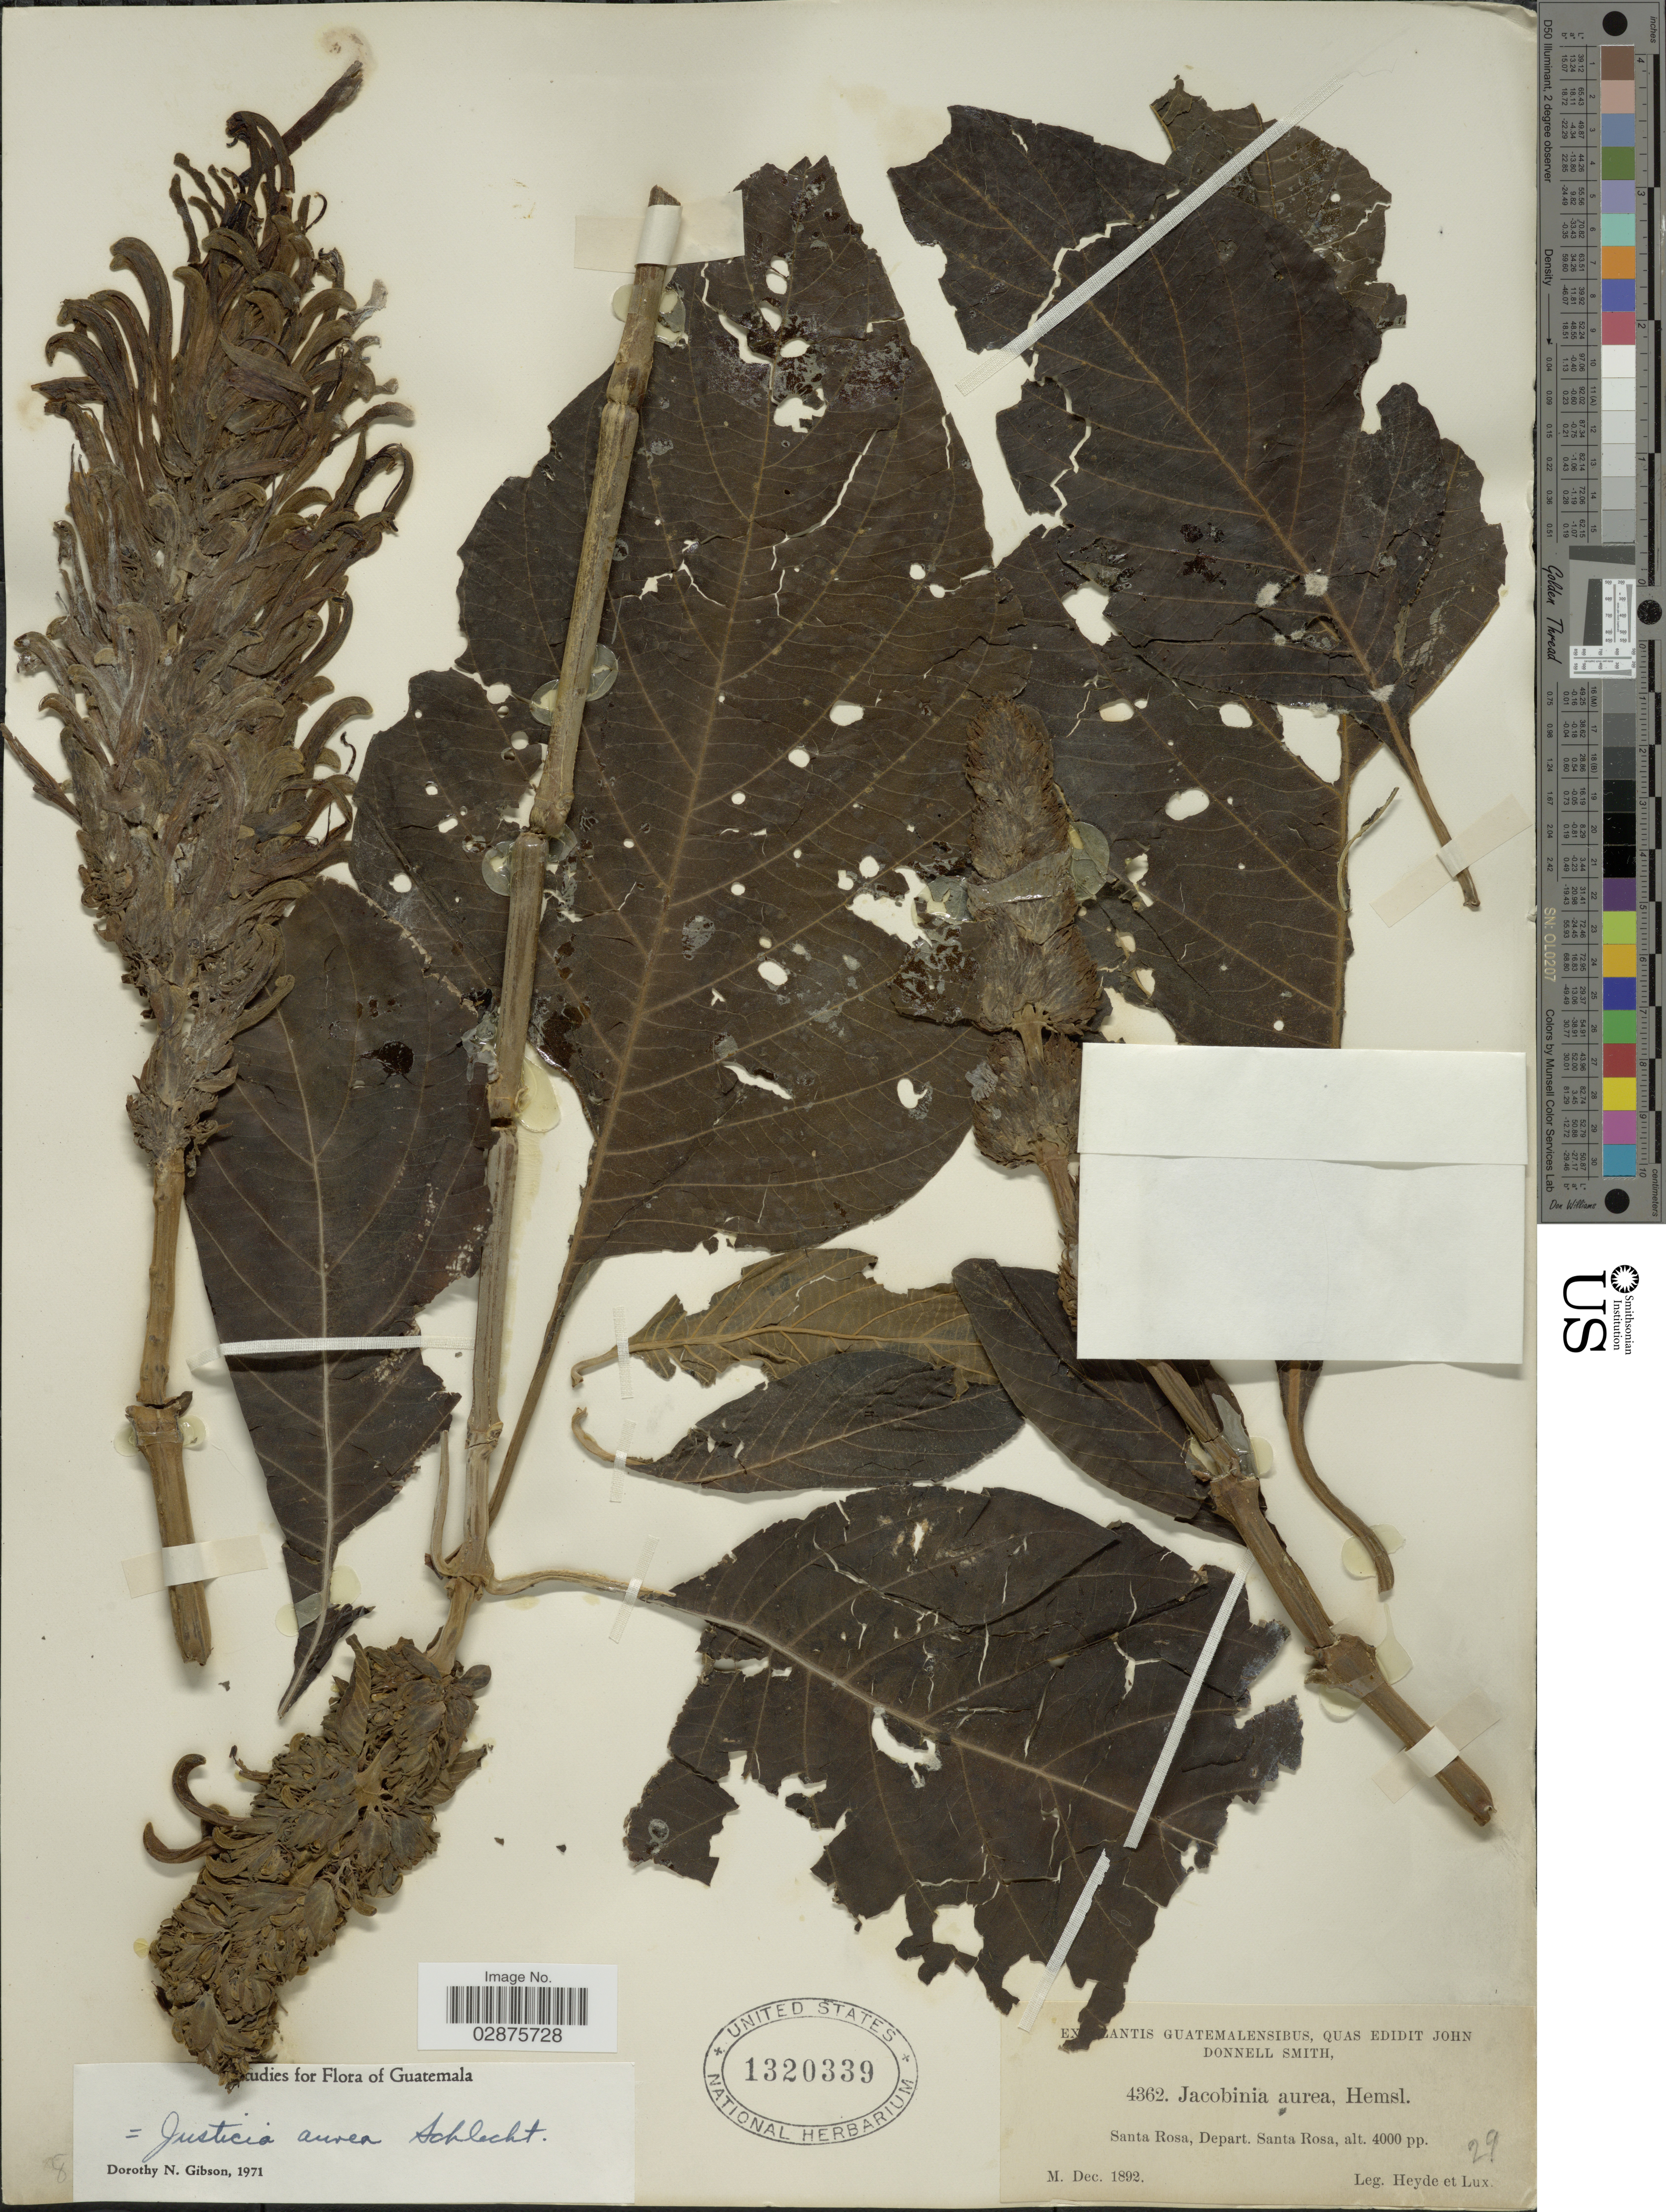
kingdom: Plantae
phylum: Tracheophyta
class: Magnoliopsida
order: Lamiales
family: Acanthaceae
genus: Justicia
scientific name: Justicia aurea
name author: Schltdl.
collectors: Heyde & Lux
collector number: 4362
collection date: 1892-12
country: Guatemala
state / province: Santa Rosa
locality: Santa Rosa, Depart. Santa Rosa.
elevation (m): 1219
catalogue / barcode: US 1320339